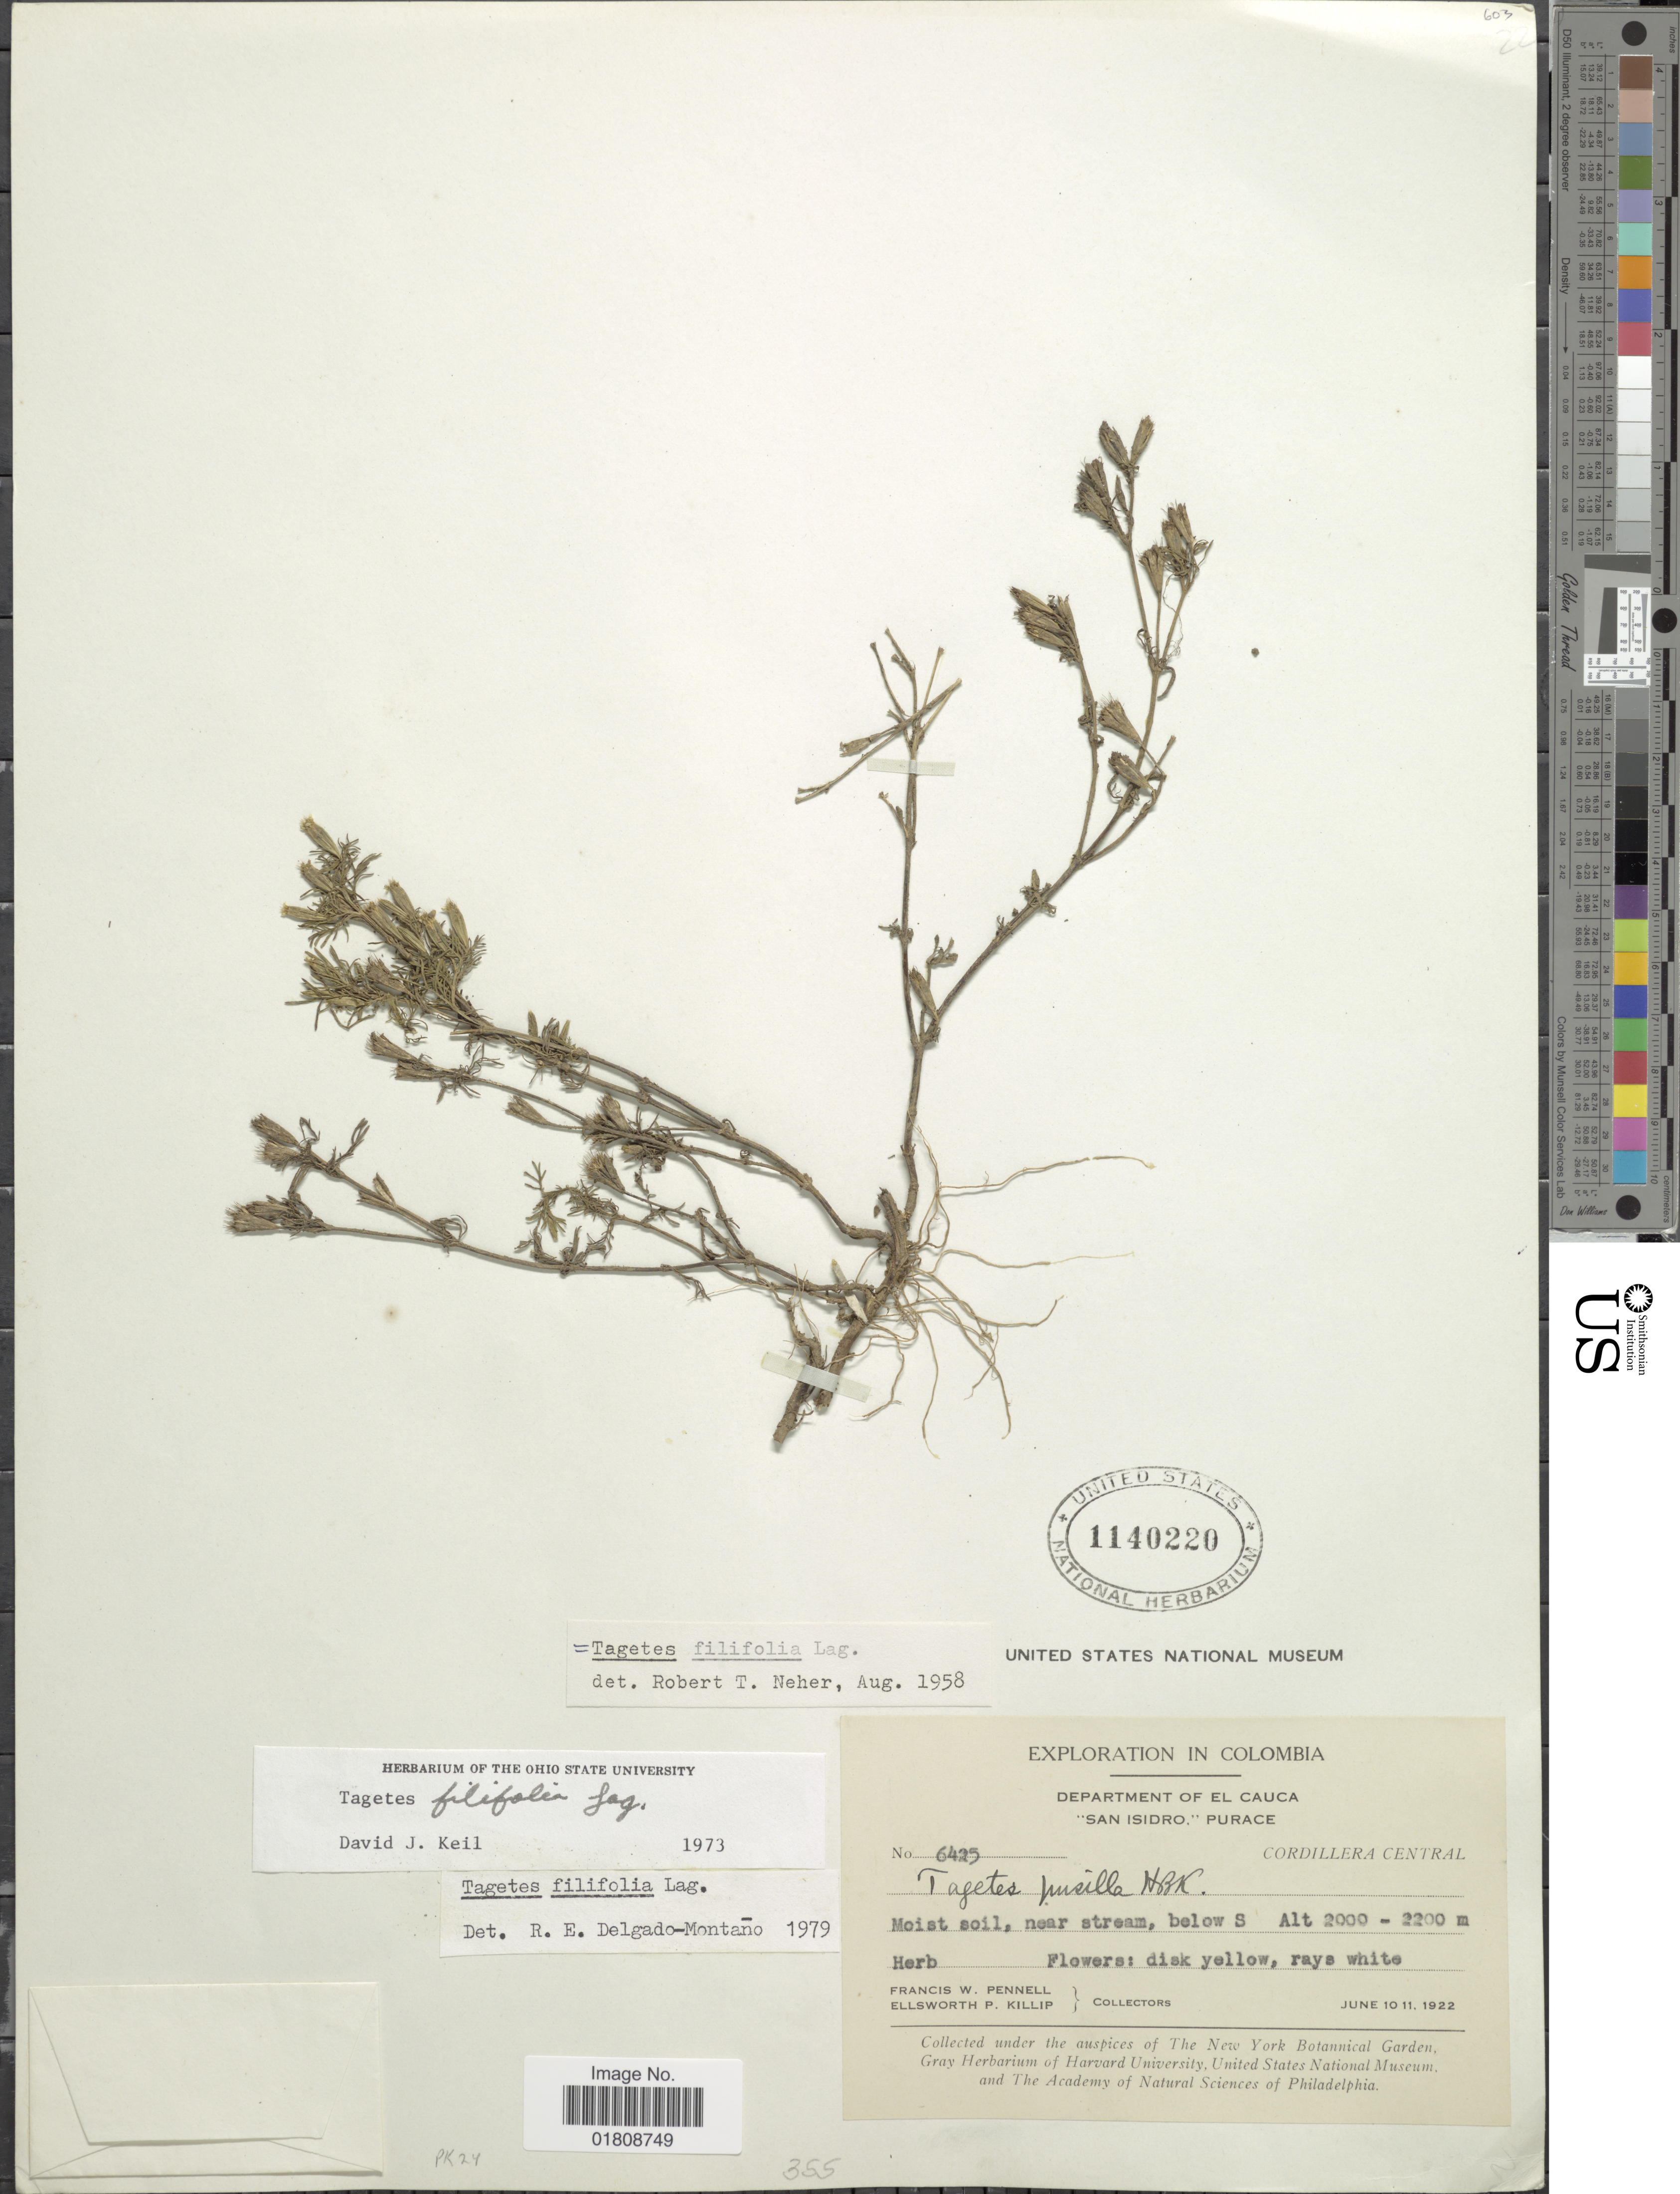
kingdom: Plantae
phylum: Tracheophyta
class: Magnoliopsida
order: Asterales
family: Asteraceae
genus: Tagetes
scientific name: Tagetes filifolia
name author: Lag.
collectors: F. W. Pennell & E. P. Killip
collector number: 6425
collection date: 1922-06-10/1922-06-11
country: Colombia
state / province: Cauca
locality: San Isidro, Purace, Cordillera Central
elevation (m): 2000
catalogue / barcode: US 1140220